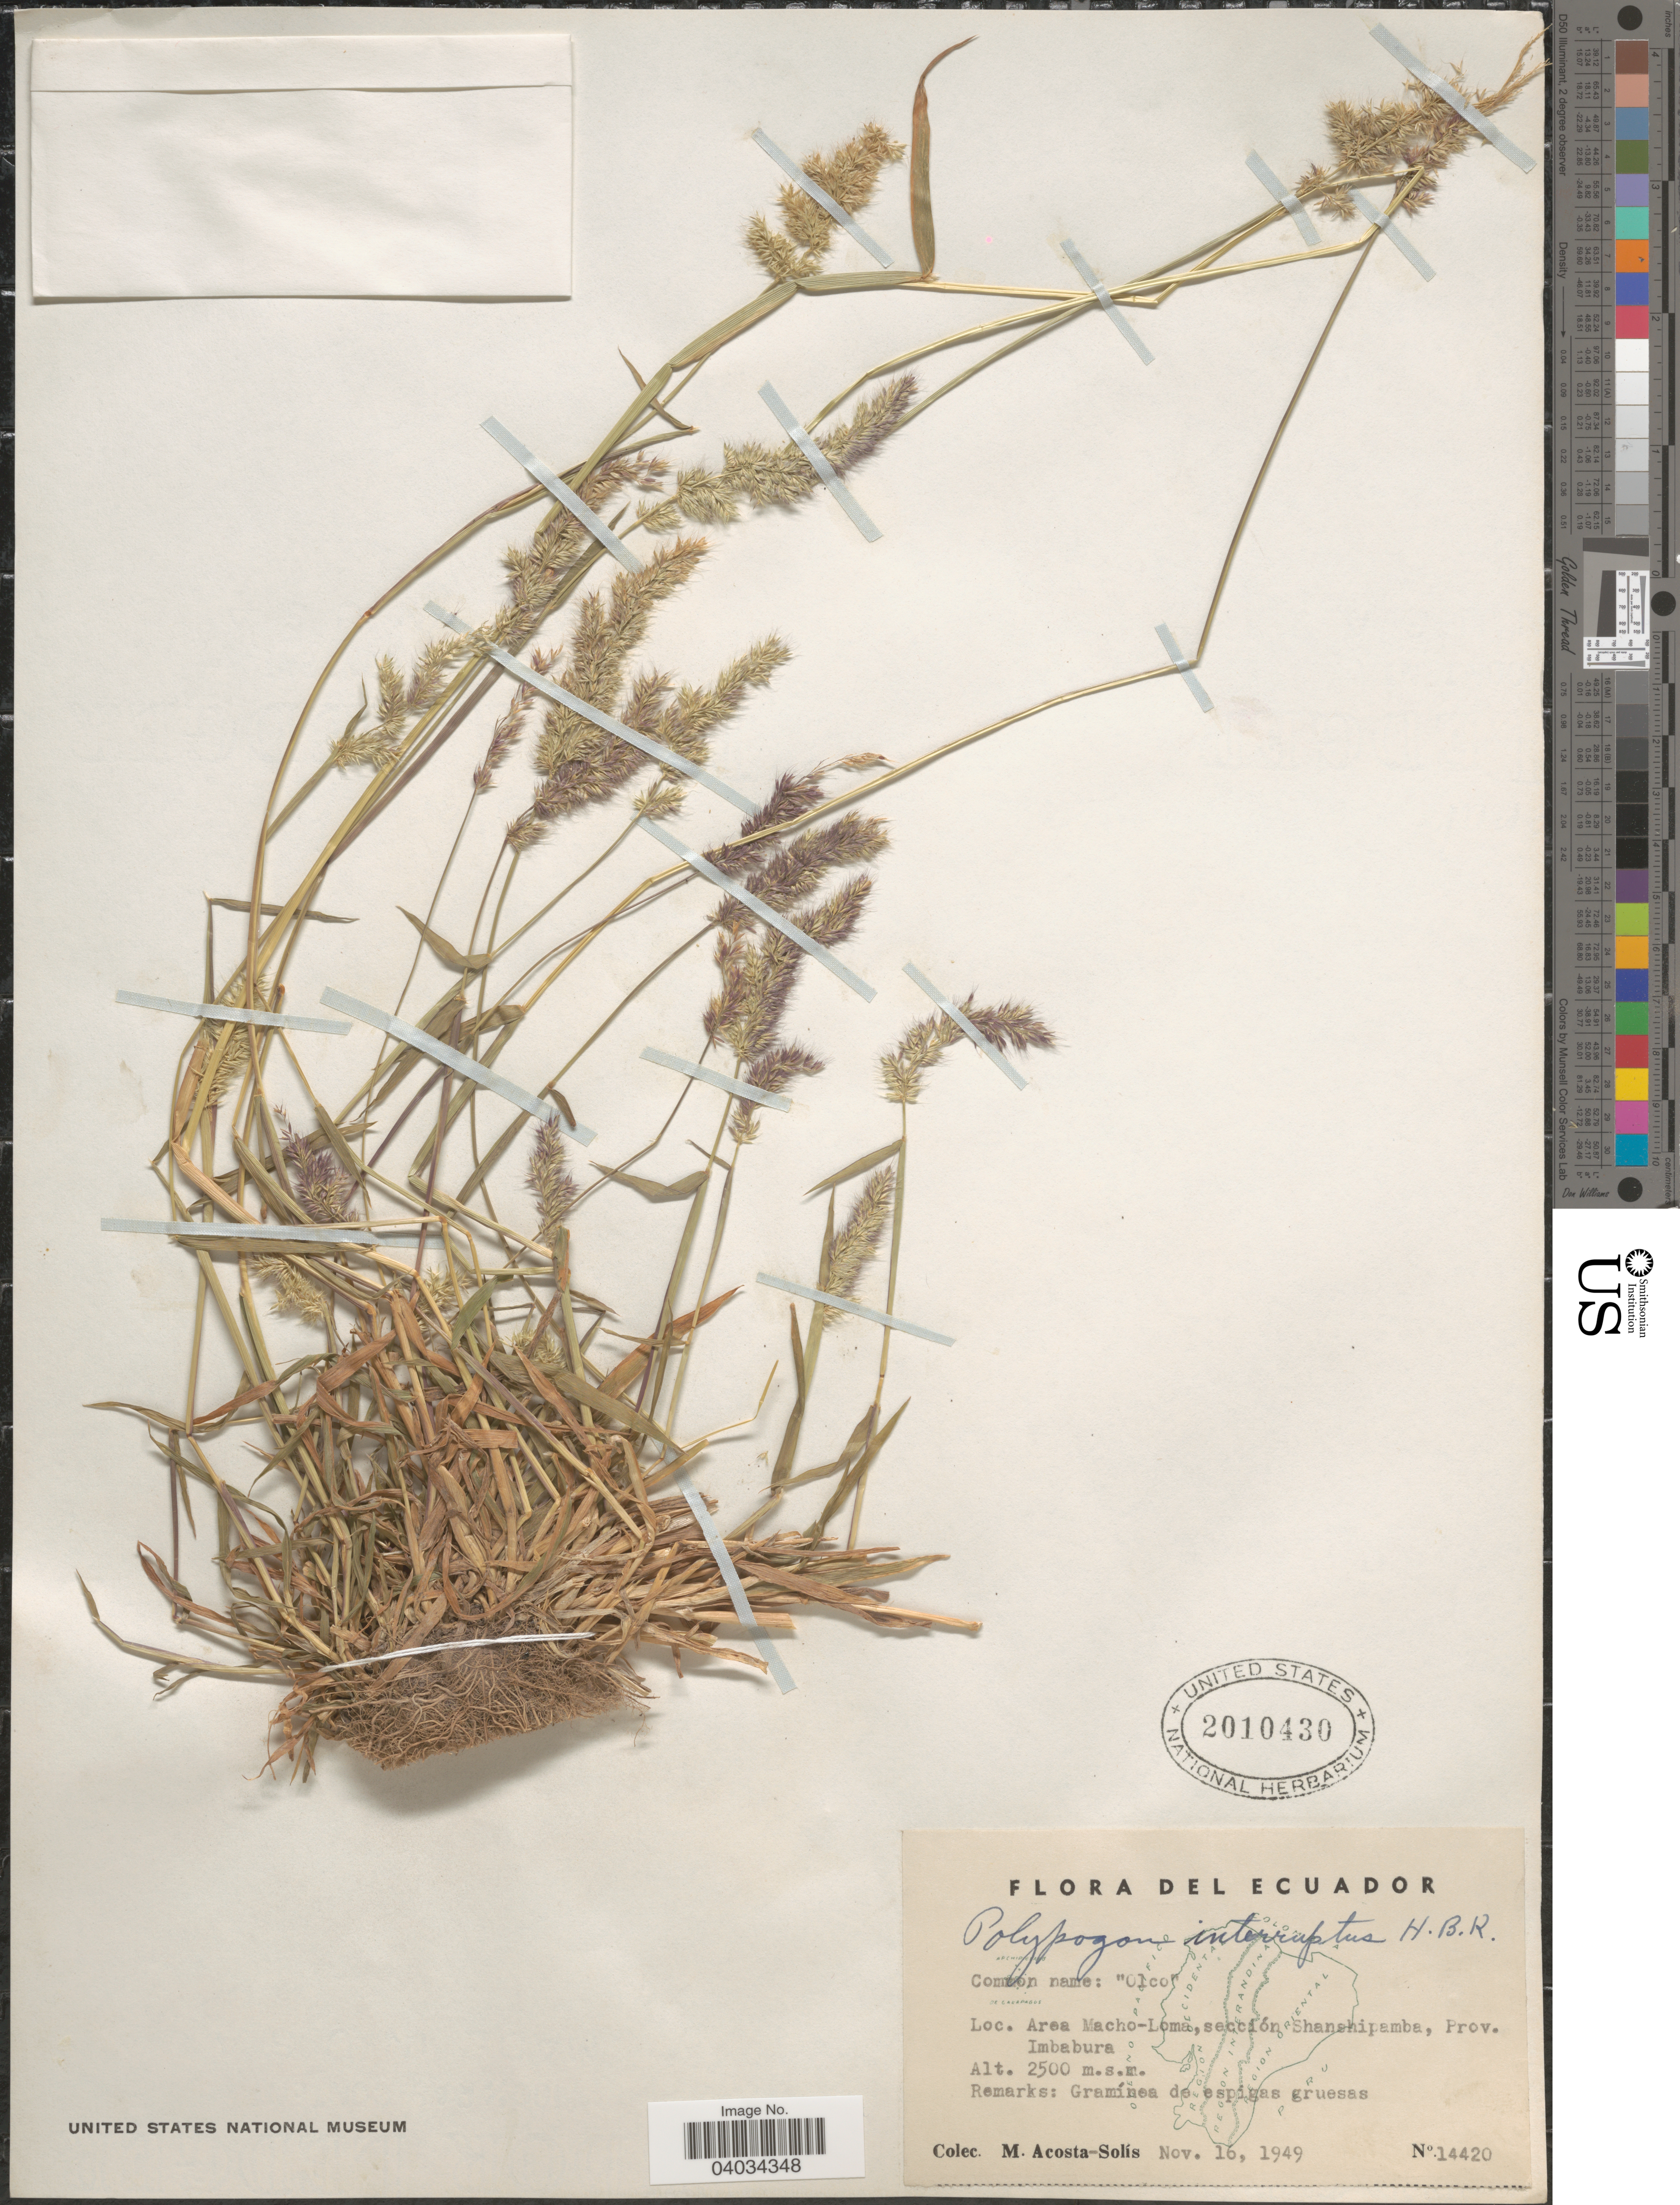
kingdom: Plantae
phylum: Tracheophyta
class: Liliopsida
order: Poales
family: Poaceae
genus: Polypogon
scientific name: Polypogon interruptus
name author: Kunth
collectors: M. Acosta Solis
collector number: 14420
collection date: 1949-11-16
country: Ecuador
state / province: Imbabura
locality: Area Macho-Loma, sección Shanshipamba, Prov. Imbabura.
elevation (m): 2500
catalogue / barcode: US 2010430